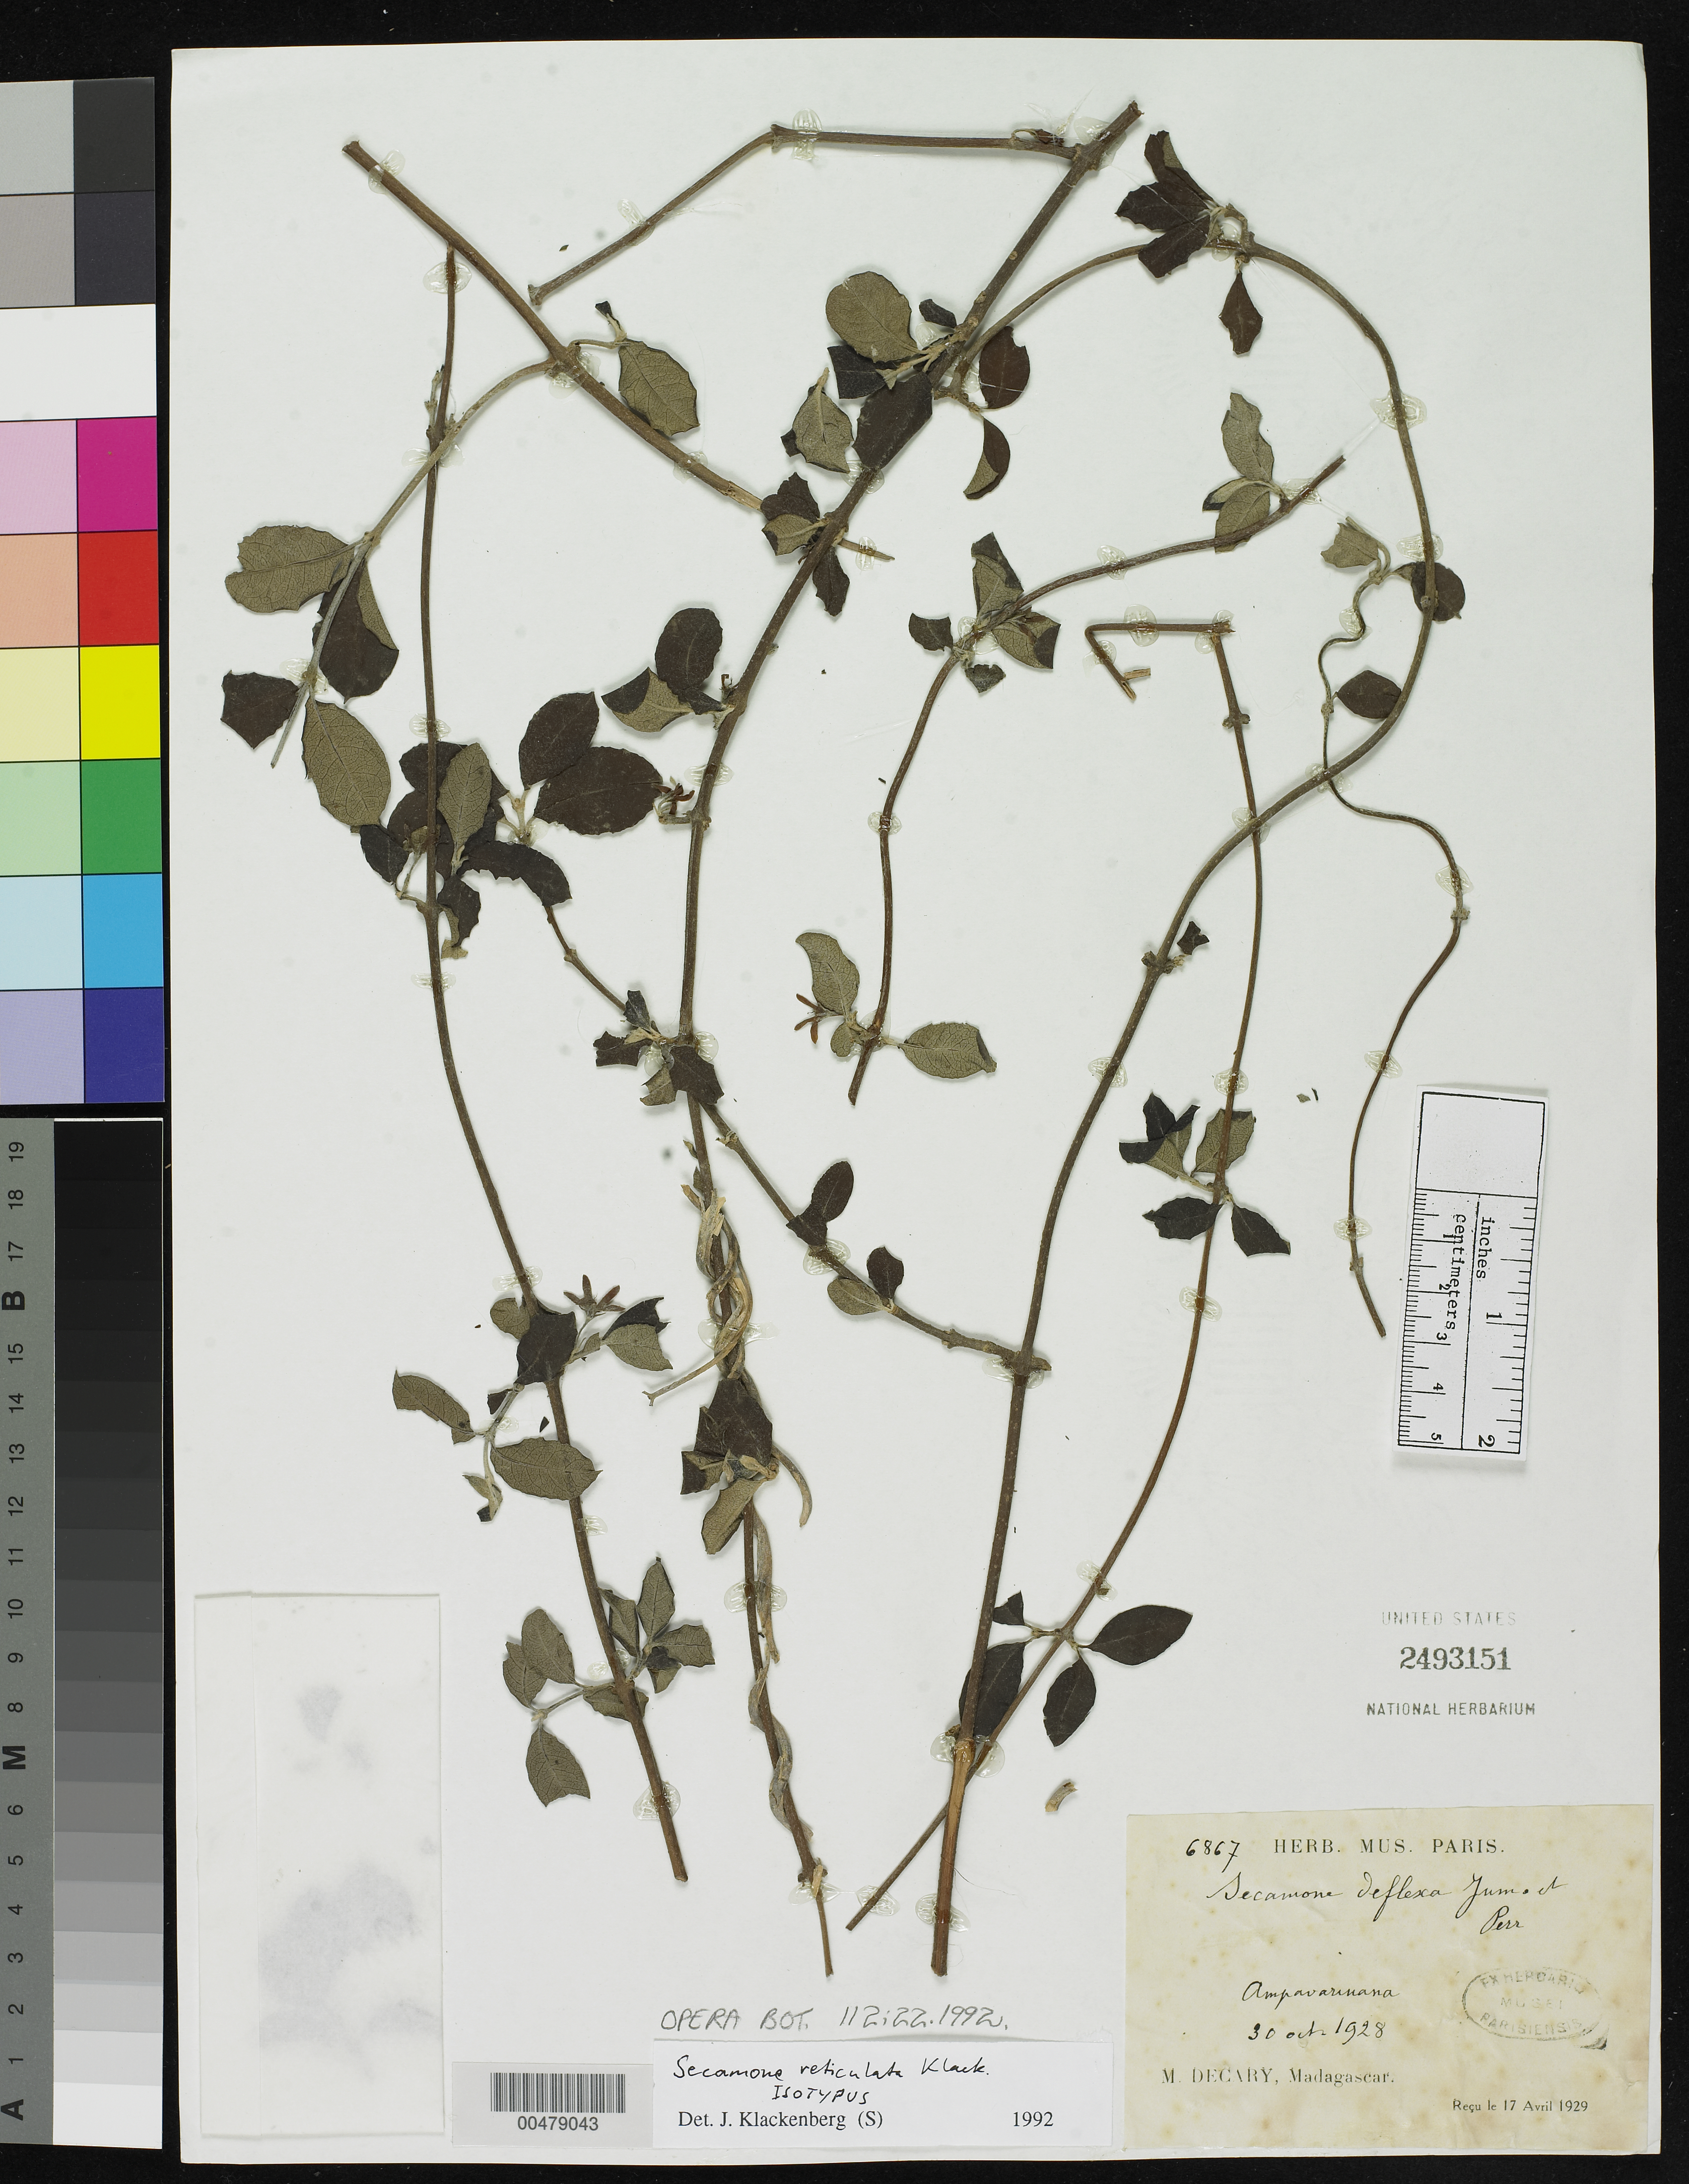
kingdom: Plantae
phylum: Tracheophyta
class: Magnoliopsida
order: Gentianales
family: Apocynaceae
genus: Secamone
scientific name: Secamone reticulata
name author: Klack.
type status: Isotype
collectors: R. Decary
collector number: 6867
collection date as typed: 30 Oct 1928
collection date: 1928-10-30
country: Madagascar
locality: Ampavarmana.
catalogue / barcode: US 2493151